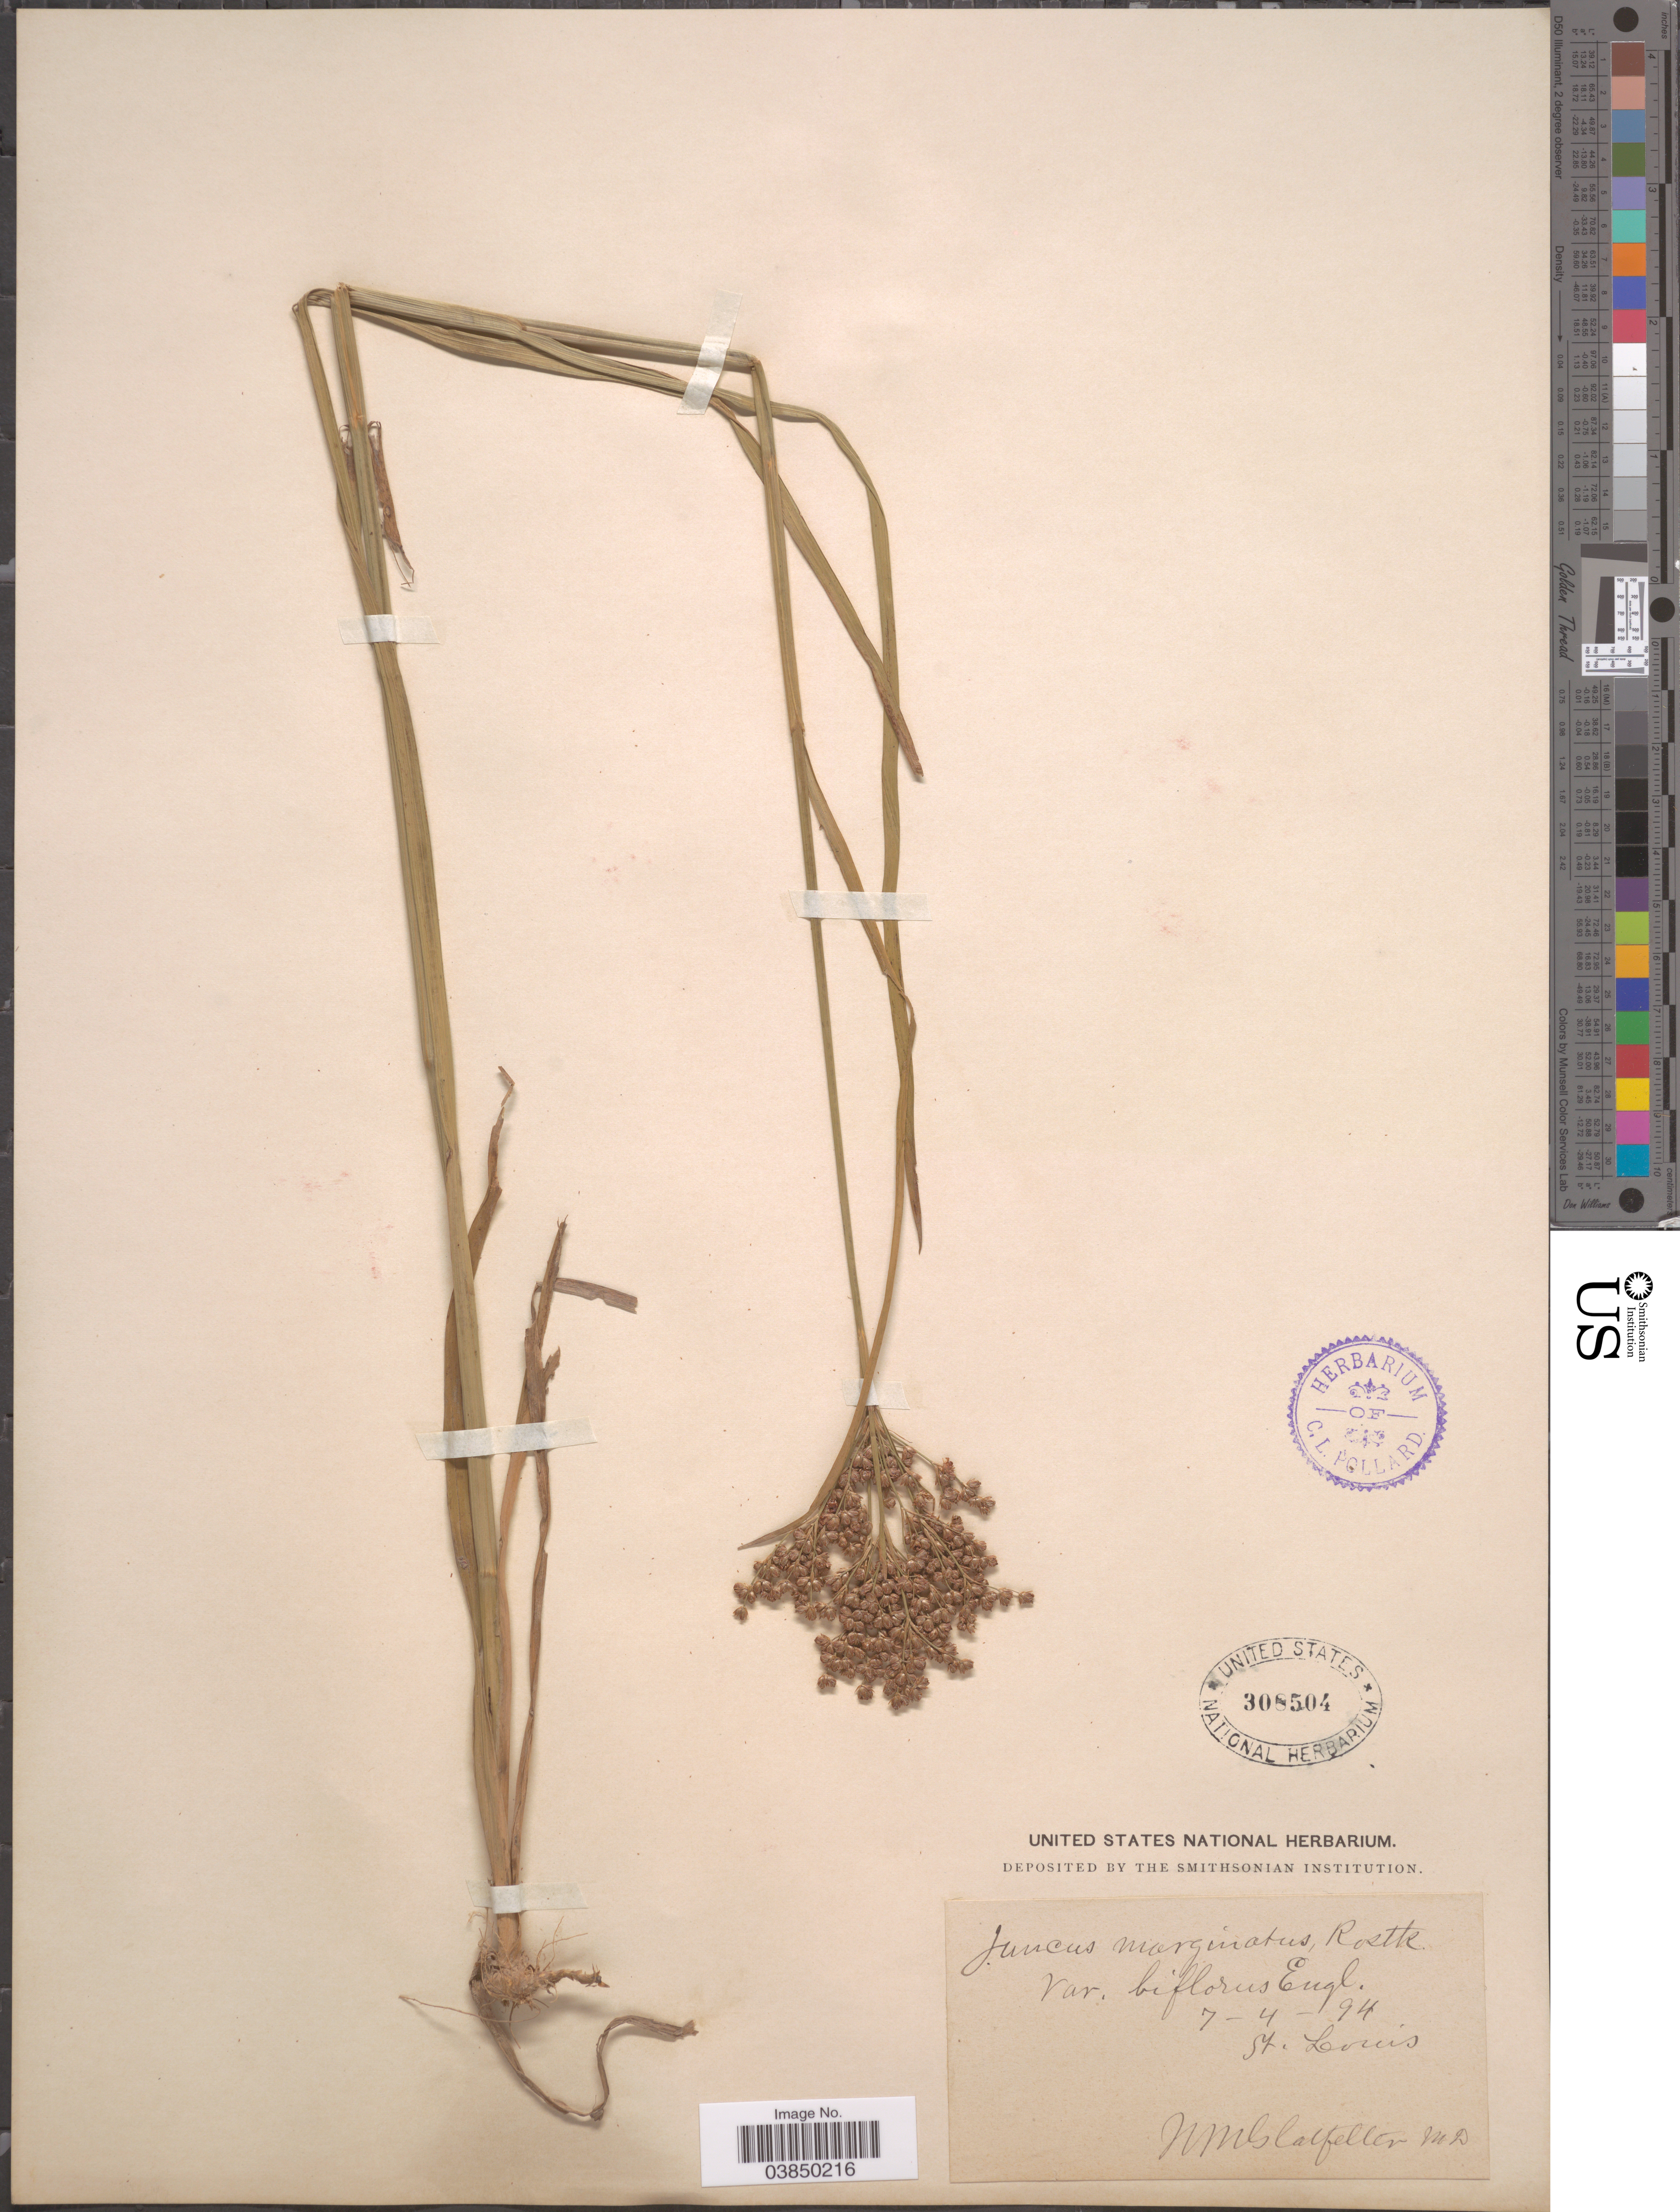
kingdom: Plantae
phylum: Tracheophyta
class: Liliopsida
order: Poales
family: Juncaceae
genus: Juncus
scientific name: Juncus biflorus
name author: Ell.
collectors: N. M. Glatfelter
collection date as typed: Transcribed d/m/y: 4/7/94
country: United States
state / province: Maryland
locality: St. Louis.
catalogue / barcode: US 308504